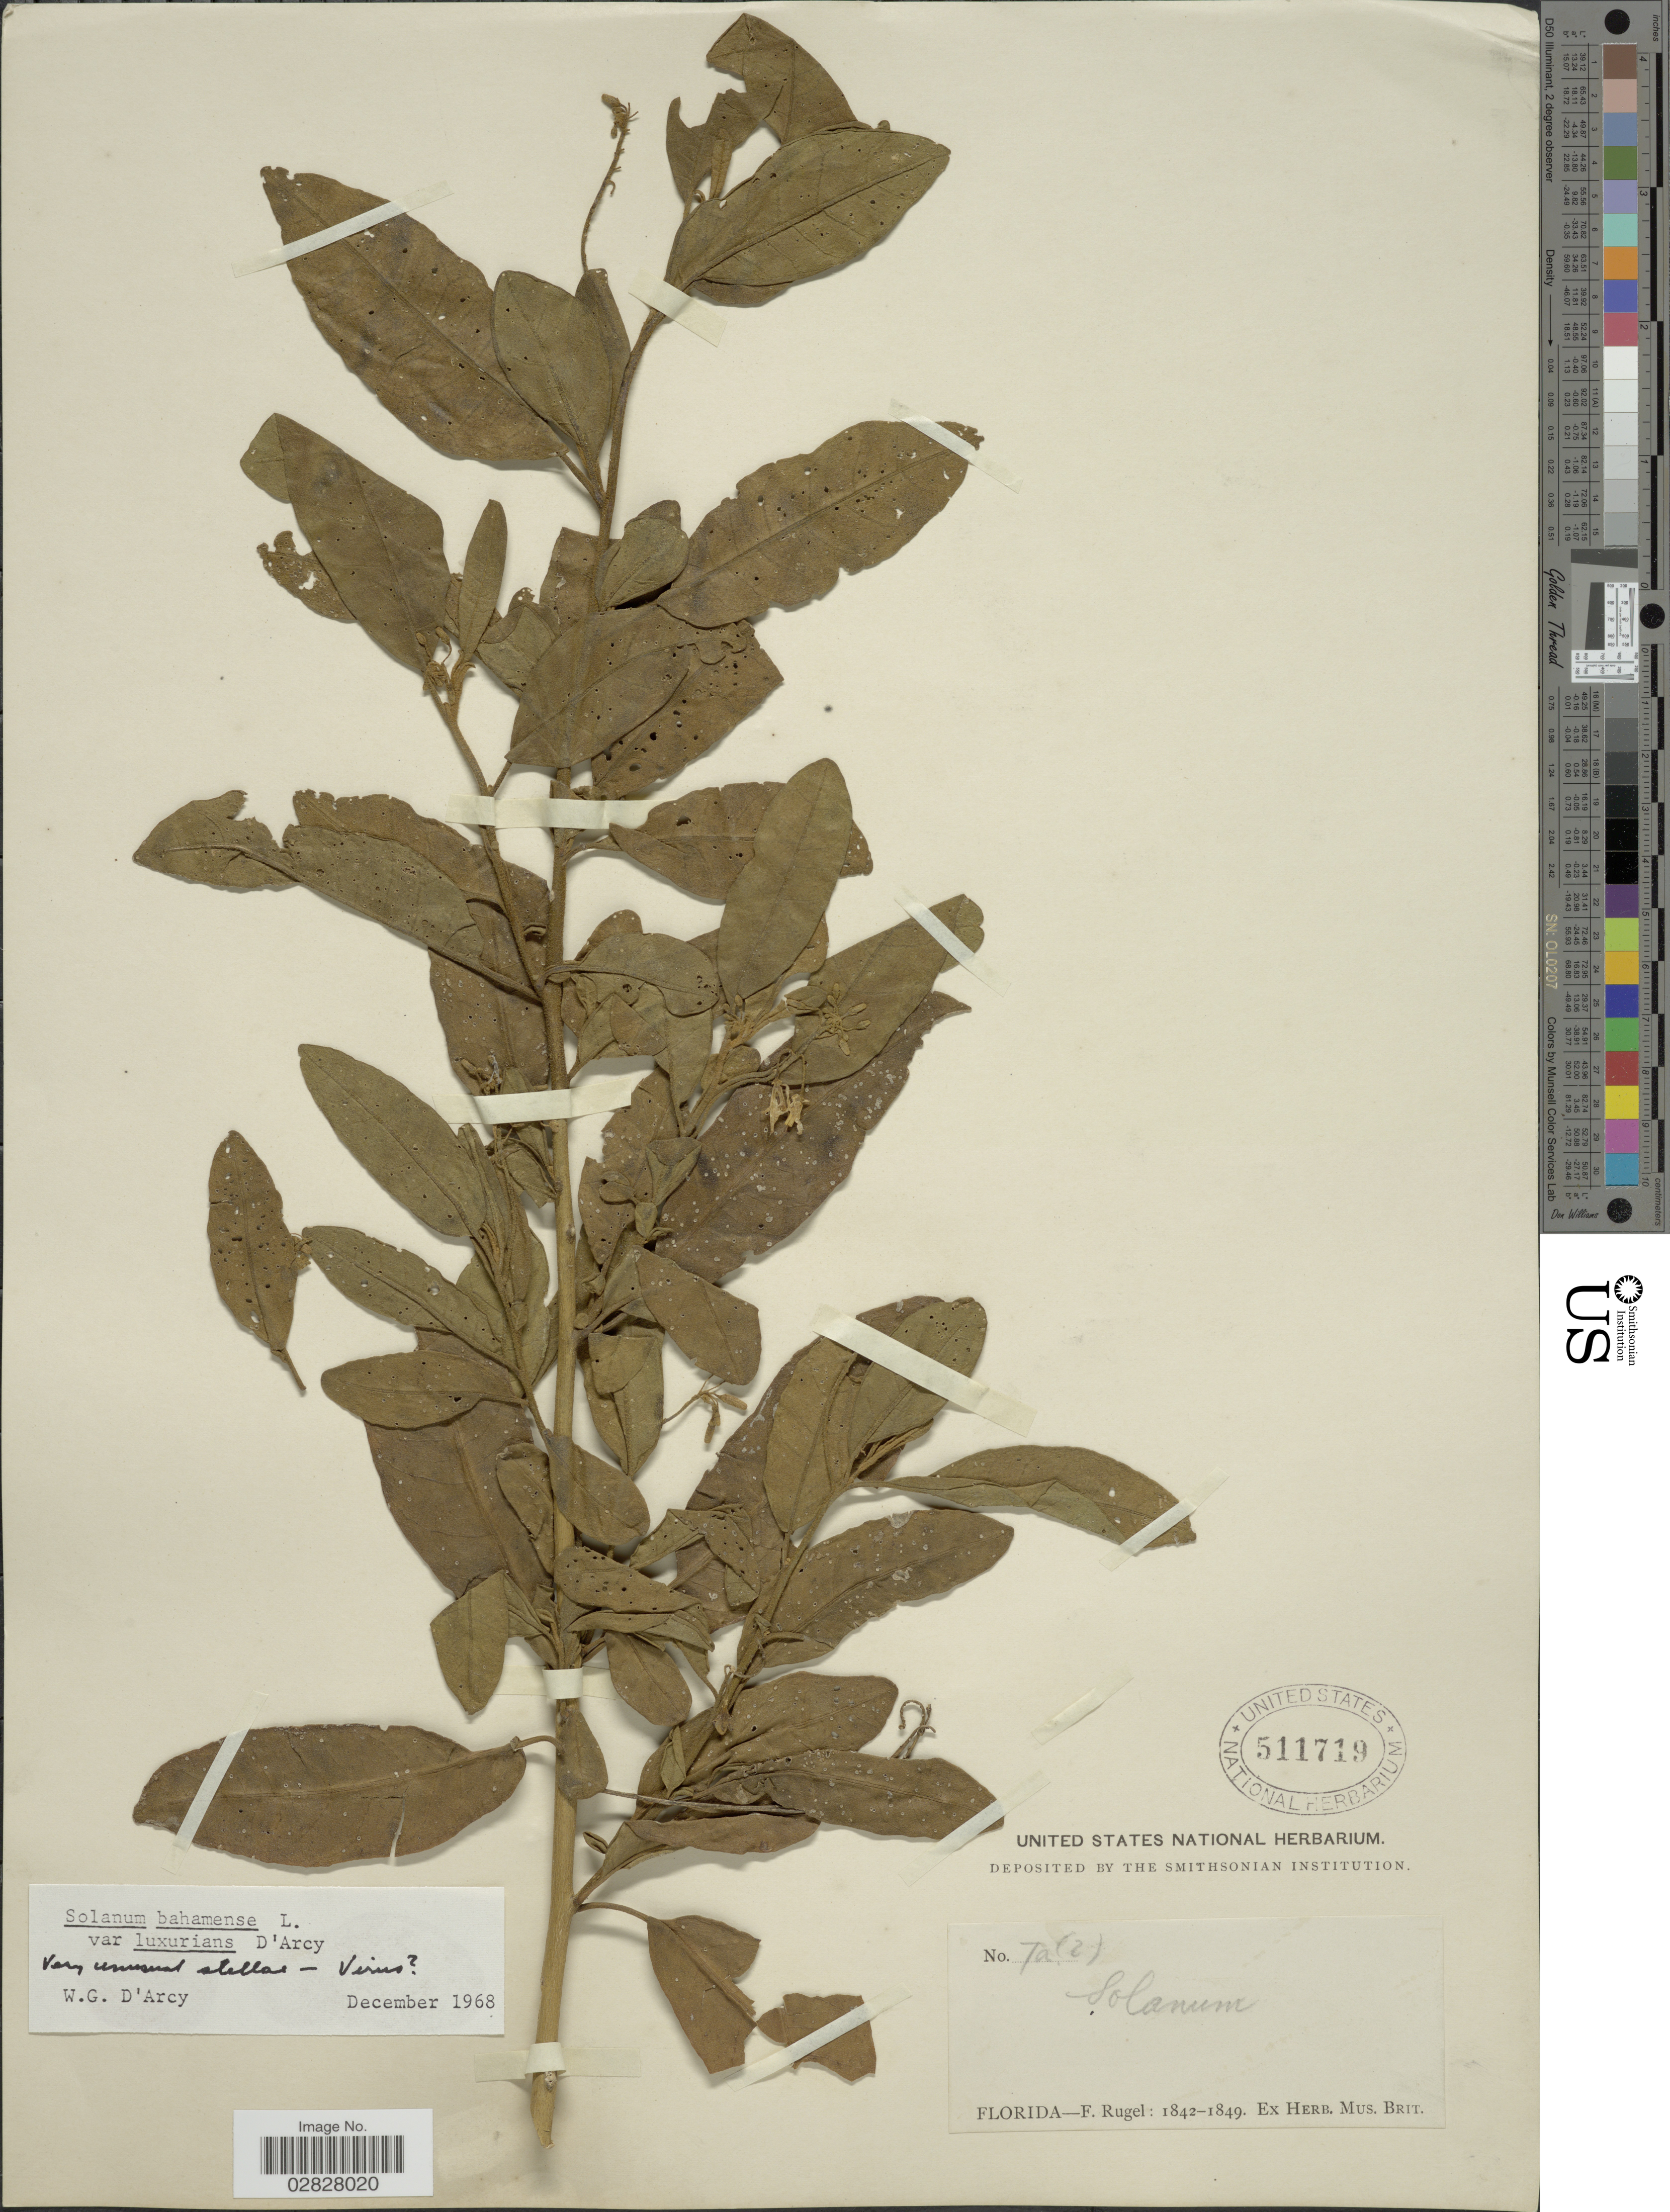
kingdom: Plantae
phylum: Tracheophyta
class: Magnoliopsida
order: Solanales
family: Solanaceae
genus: Solanum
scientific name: Solanum bahamense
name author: L.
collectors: F. Rugel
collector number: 7a(2)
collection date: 1842/1849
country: United States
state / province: Florida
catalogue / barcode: US 511719